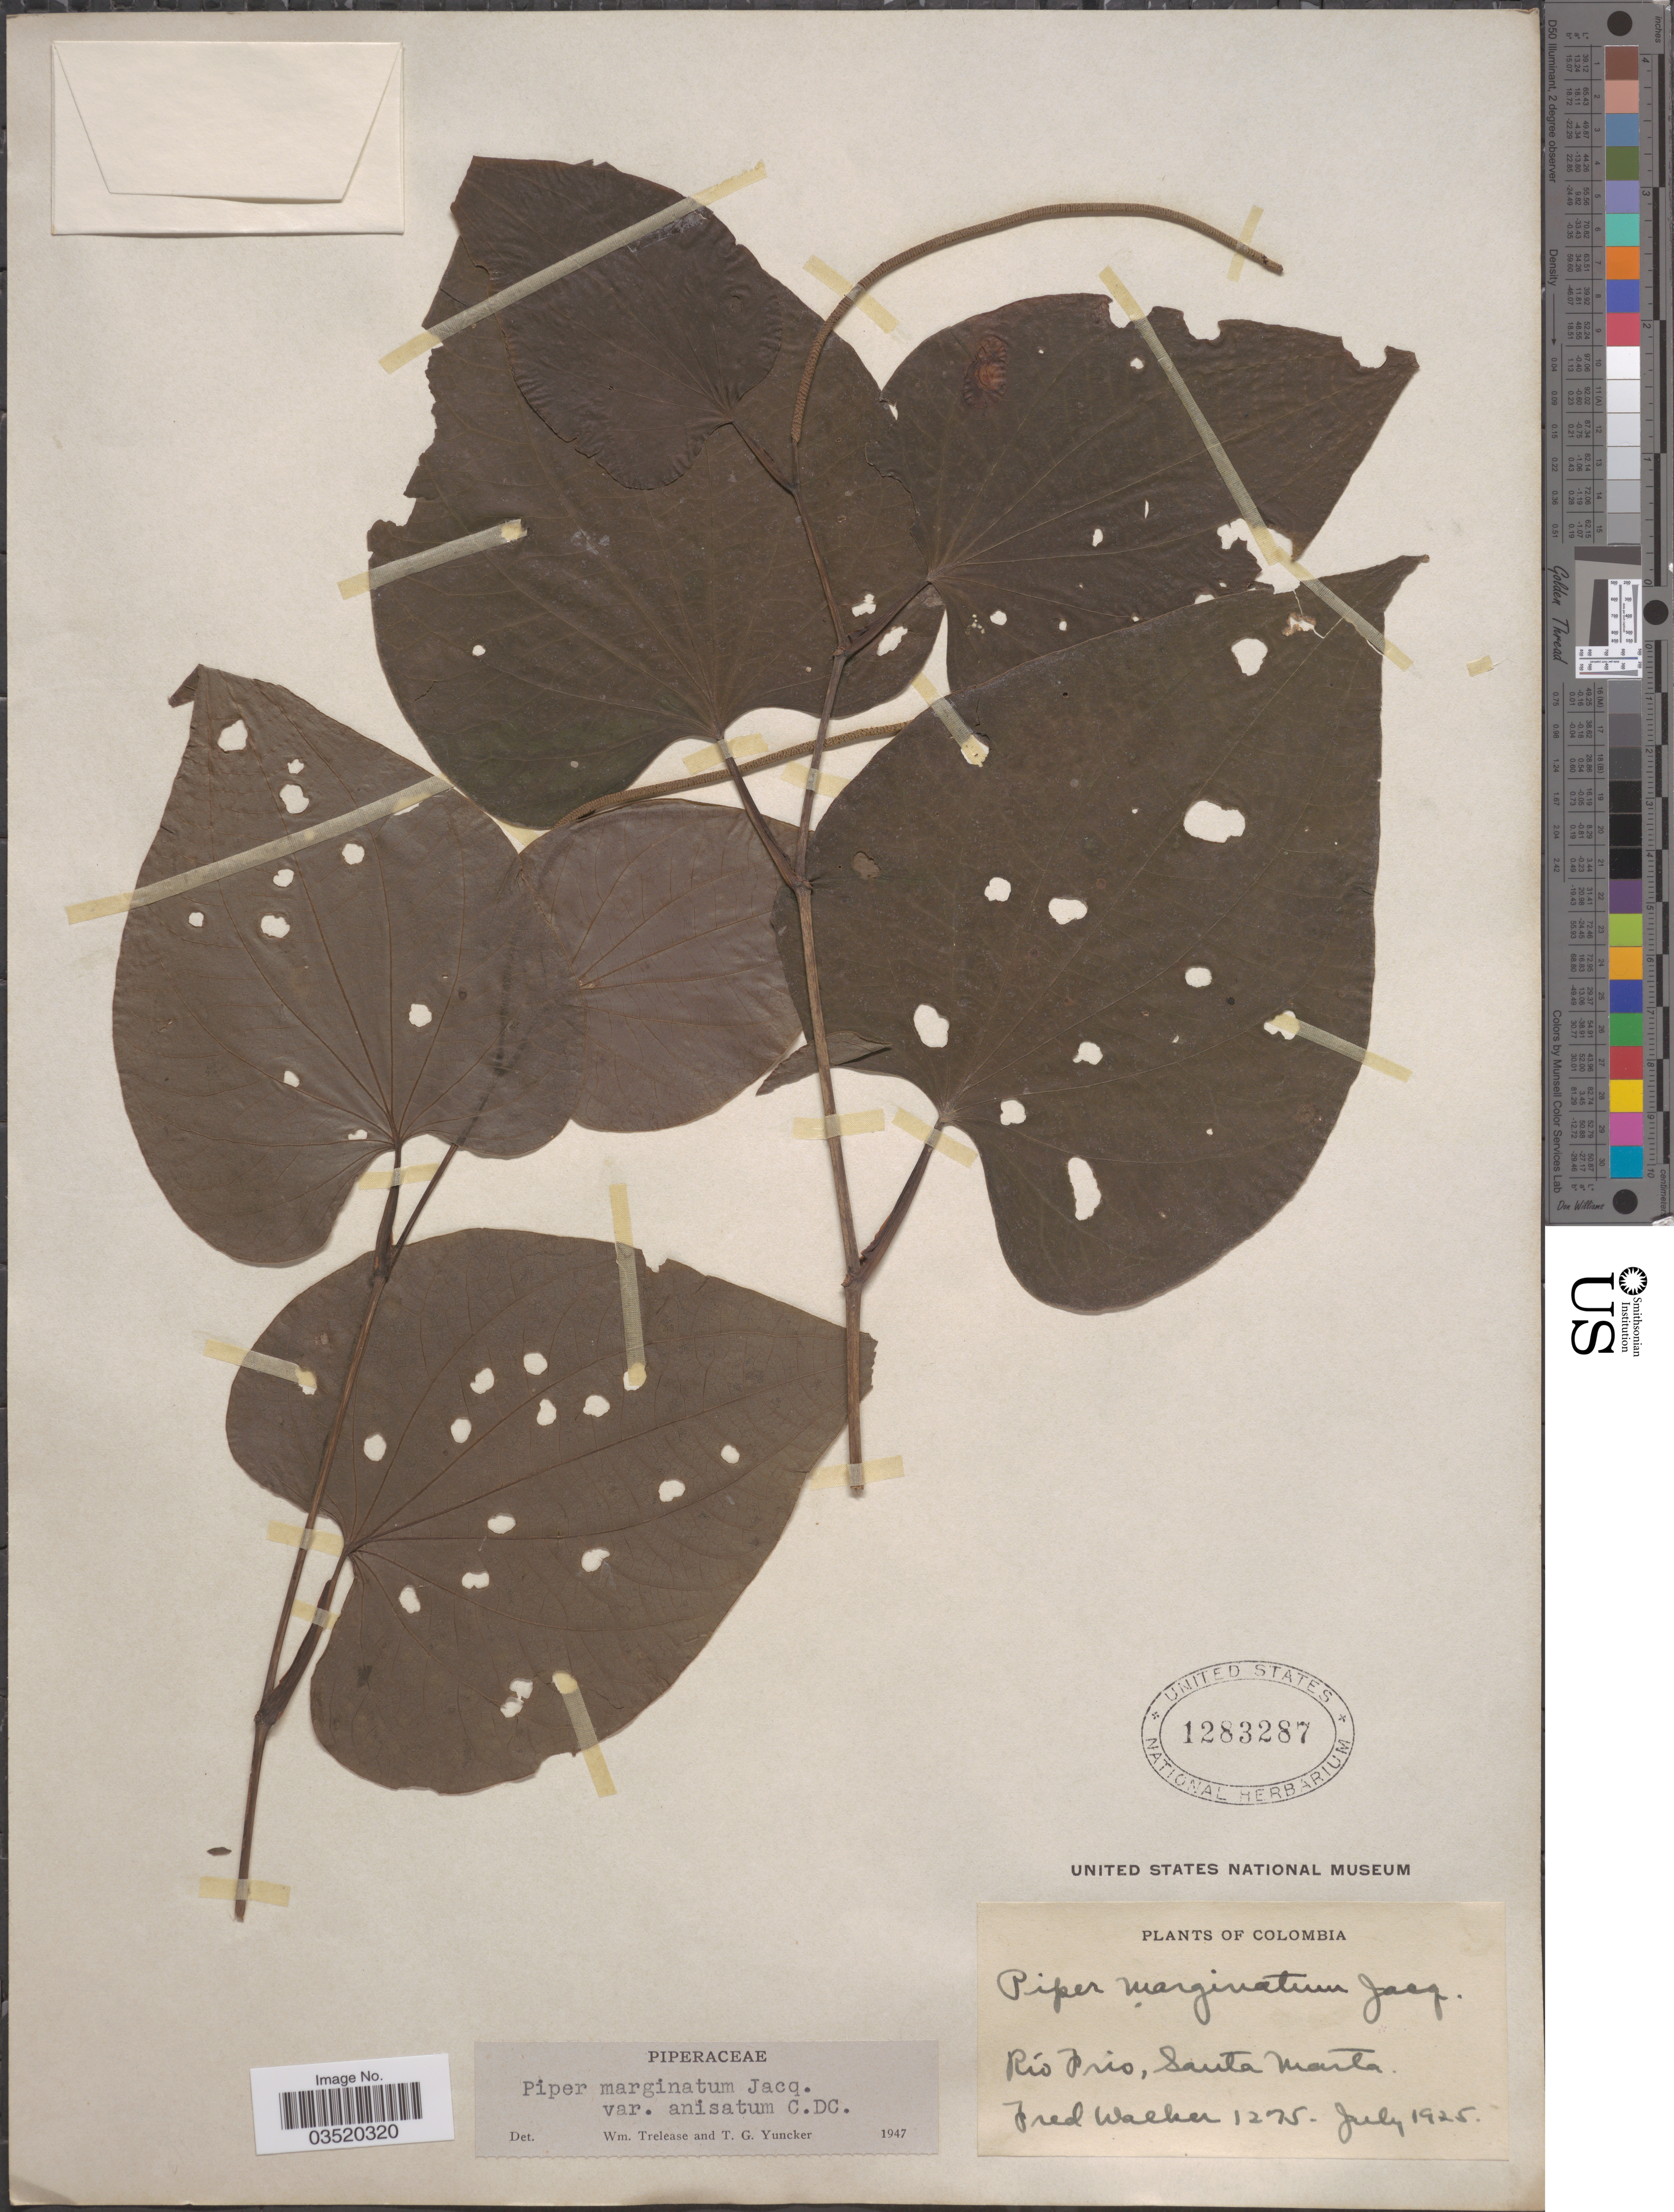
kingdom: Plantae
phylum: Tracheophyta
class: Magnoliopsida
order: Piperales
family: Piperaceae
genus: Piper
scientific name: Piper marginatum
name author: Jacq.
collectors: F. Walker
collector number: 1275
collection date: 1925-07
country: Colombia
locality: Río Frio, Santa Marta.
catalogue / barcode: US 1283287